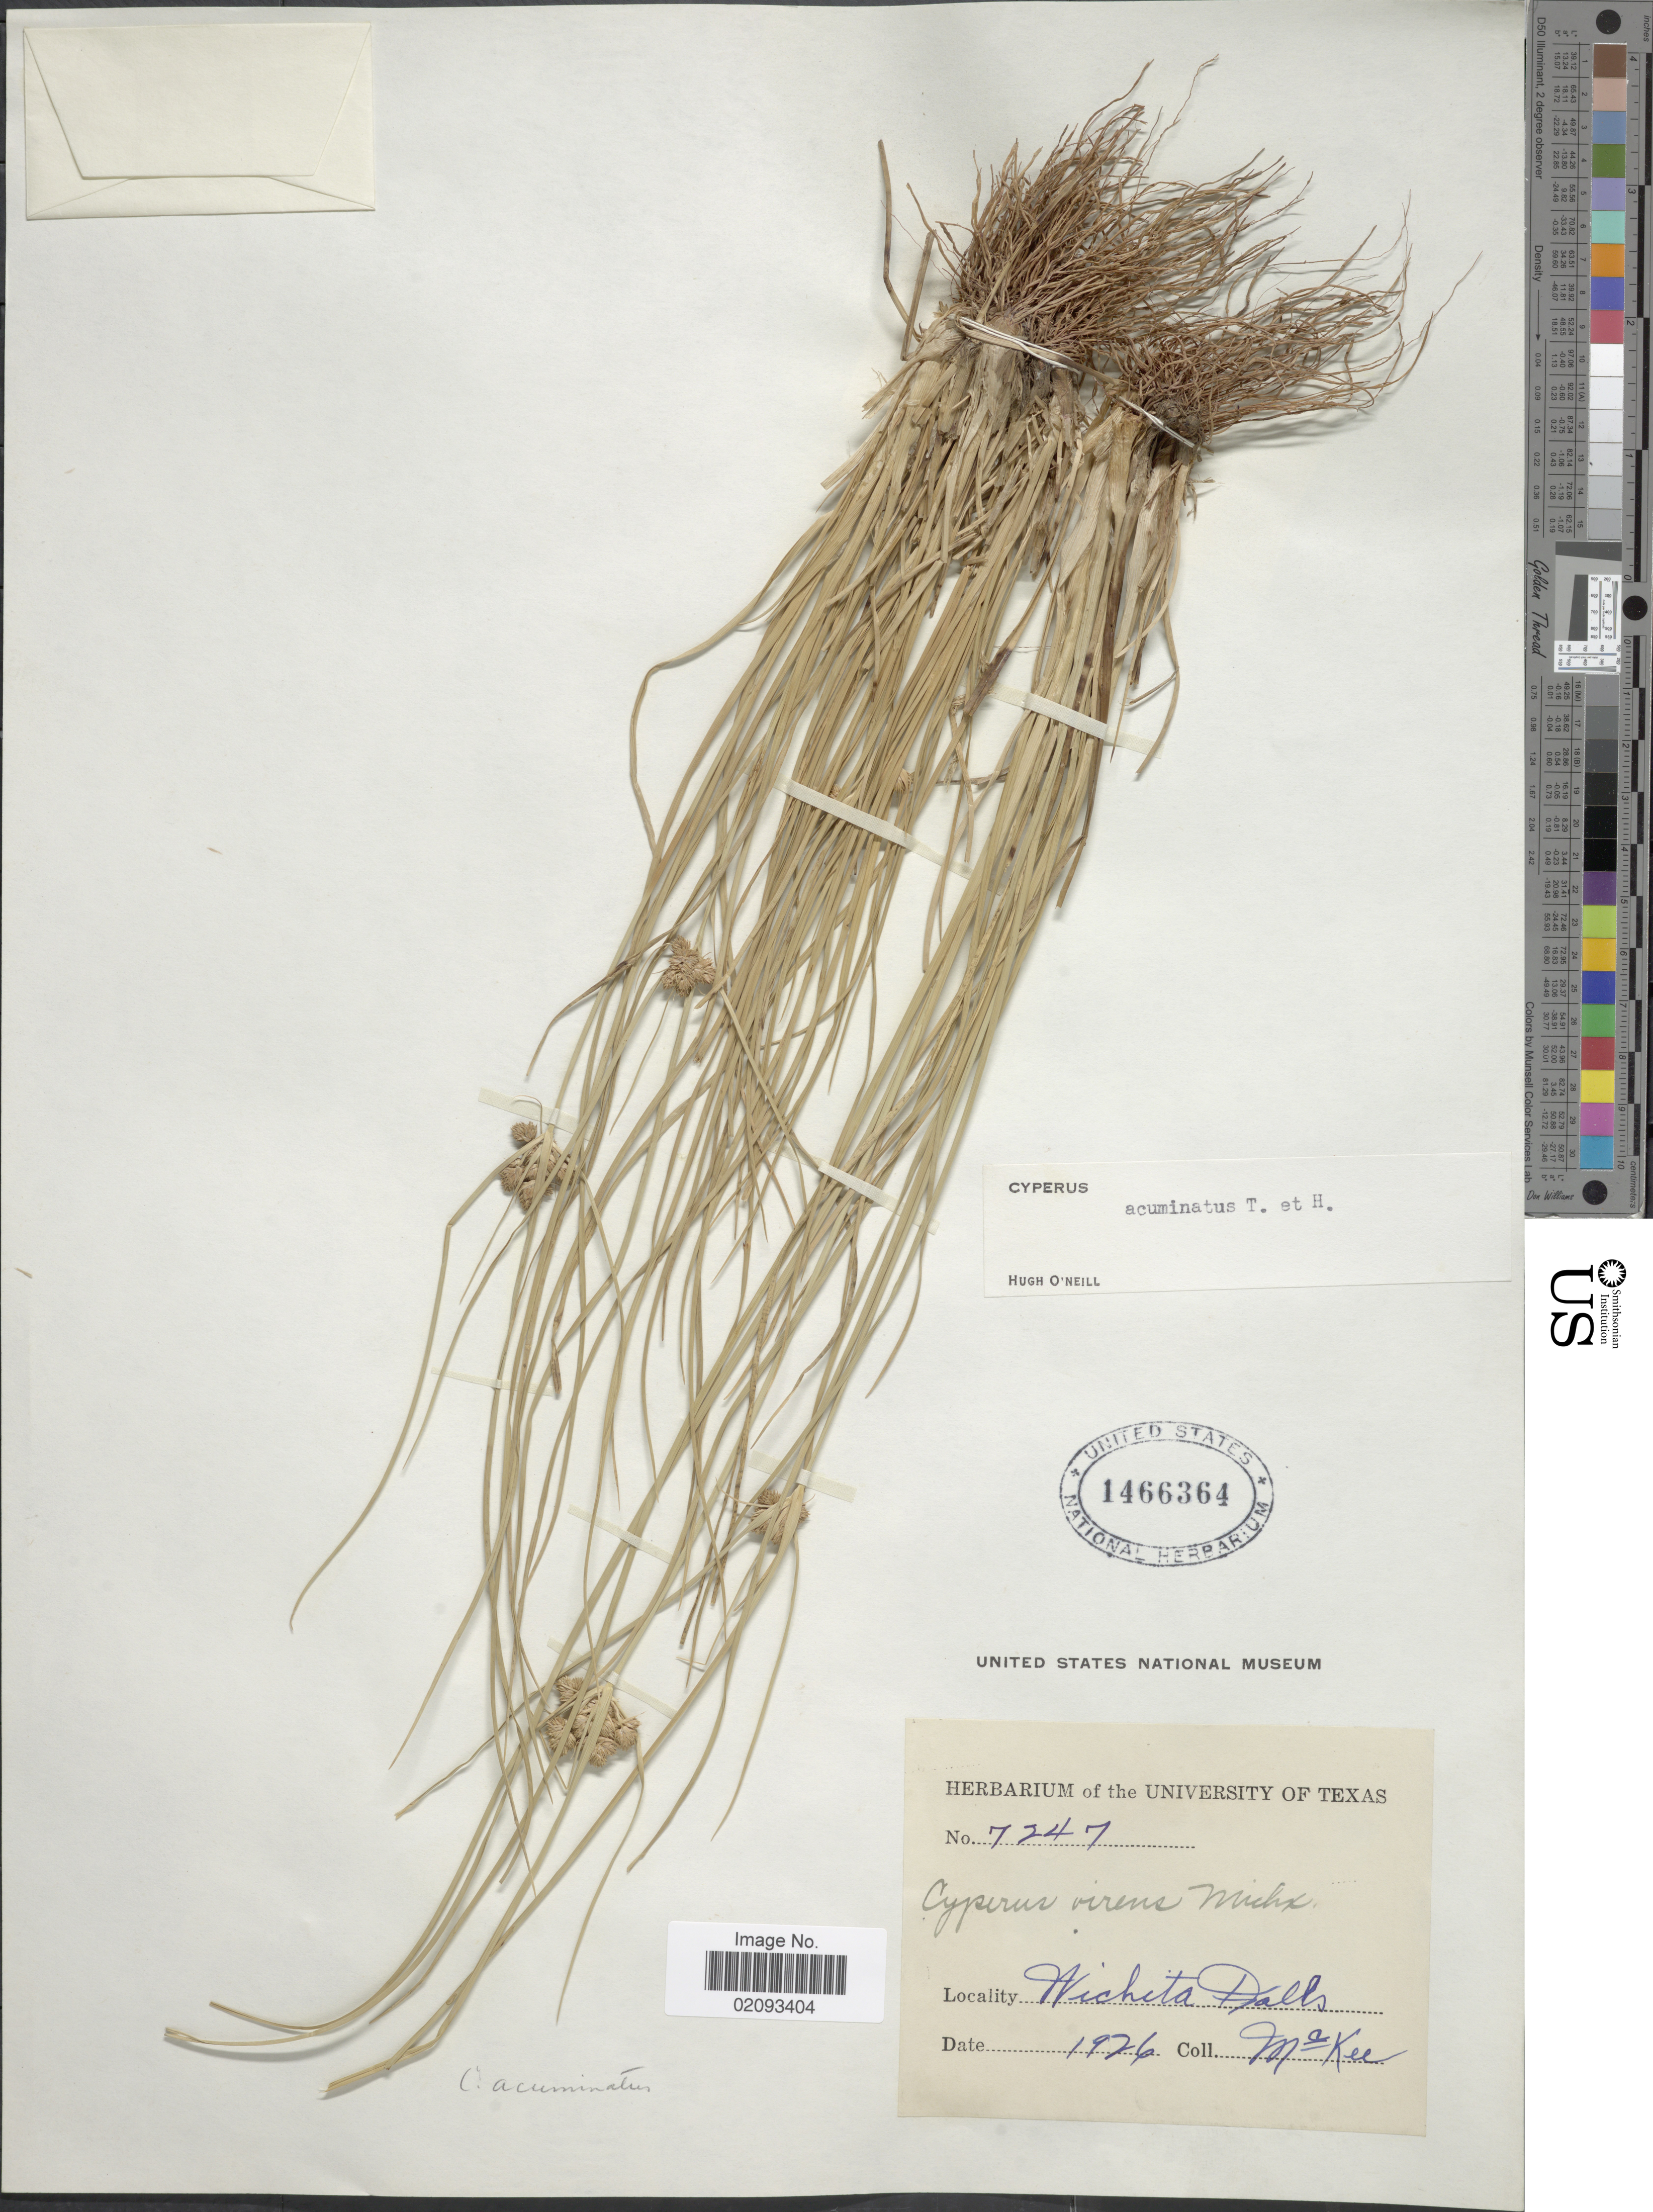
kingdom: Plantae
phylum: Tracheophyta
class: Liliopsida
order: Poales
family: Cyperaceae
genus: Cyperus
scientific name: Cyperus acuminatus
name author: Torr. & Hook.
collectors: McKee, --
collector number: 7247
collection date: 1926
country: United States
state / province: Texas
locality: Wichita Falls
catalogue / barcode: US 1466364